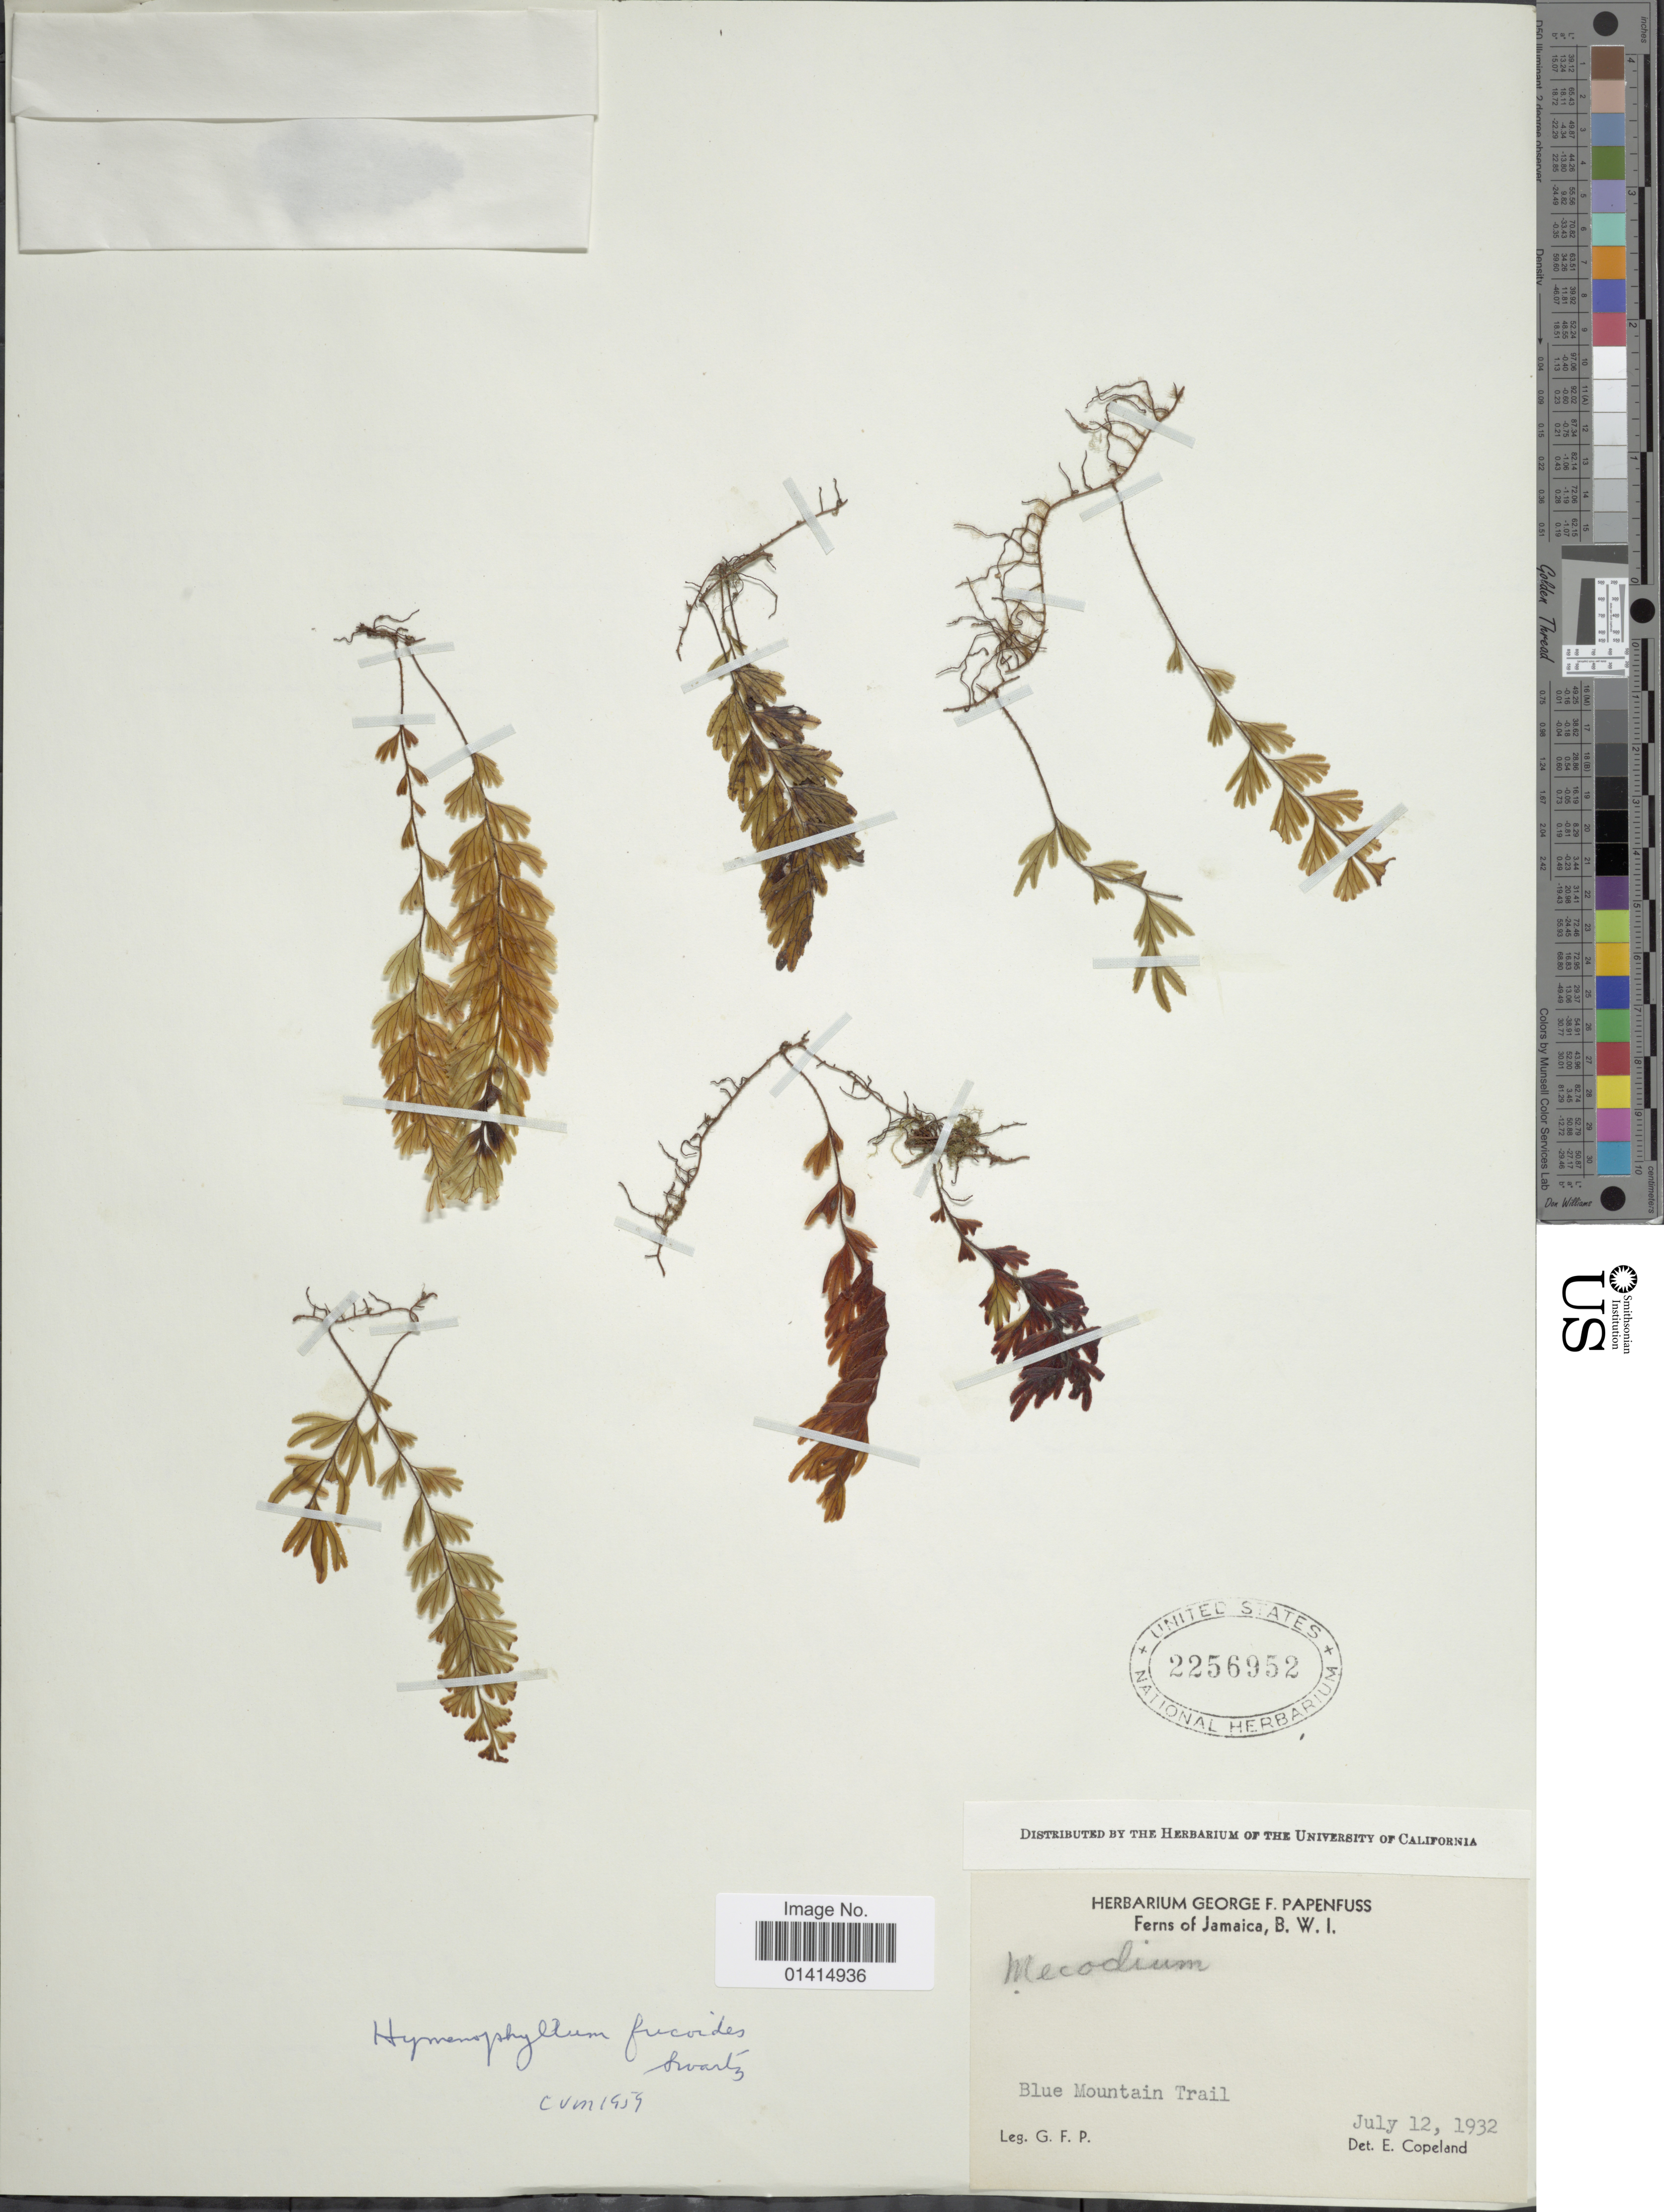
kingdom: Plantae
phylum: Tracheophyta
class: Polypodiopsida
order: Hymenophyllales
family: Hymenophyllaceae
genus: Hymenophyllum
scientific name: Hymenophyllum fucoides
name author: (Sw.) Sw.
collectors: G. Papenfuss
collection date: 1932-07-12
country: Jamaica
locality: Ferns of Jamaica, B.W.I., Blue Mountain trail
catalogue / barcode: US 2256952